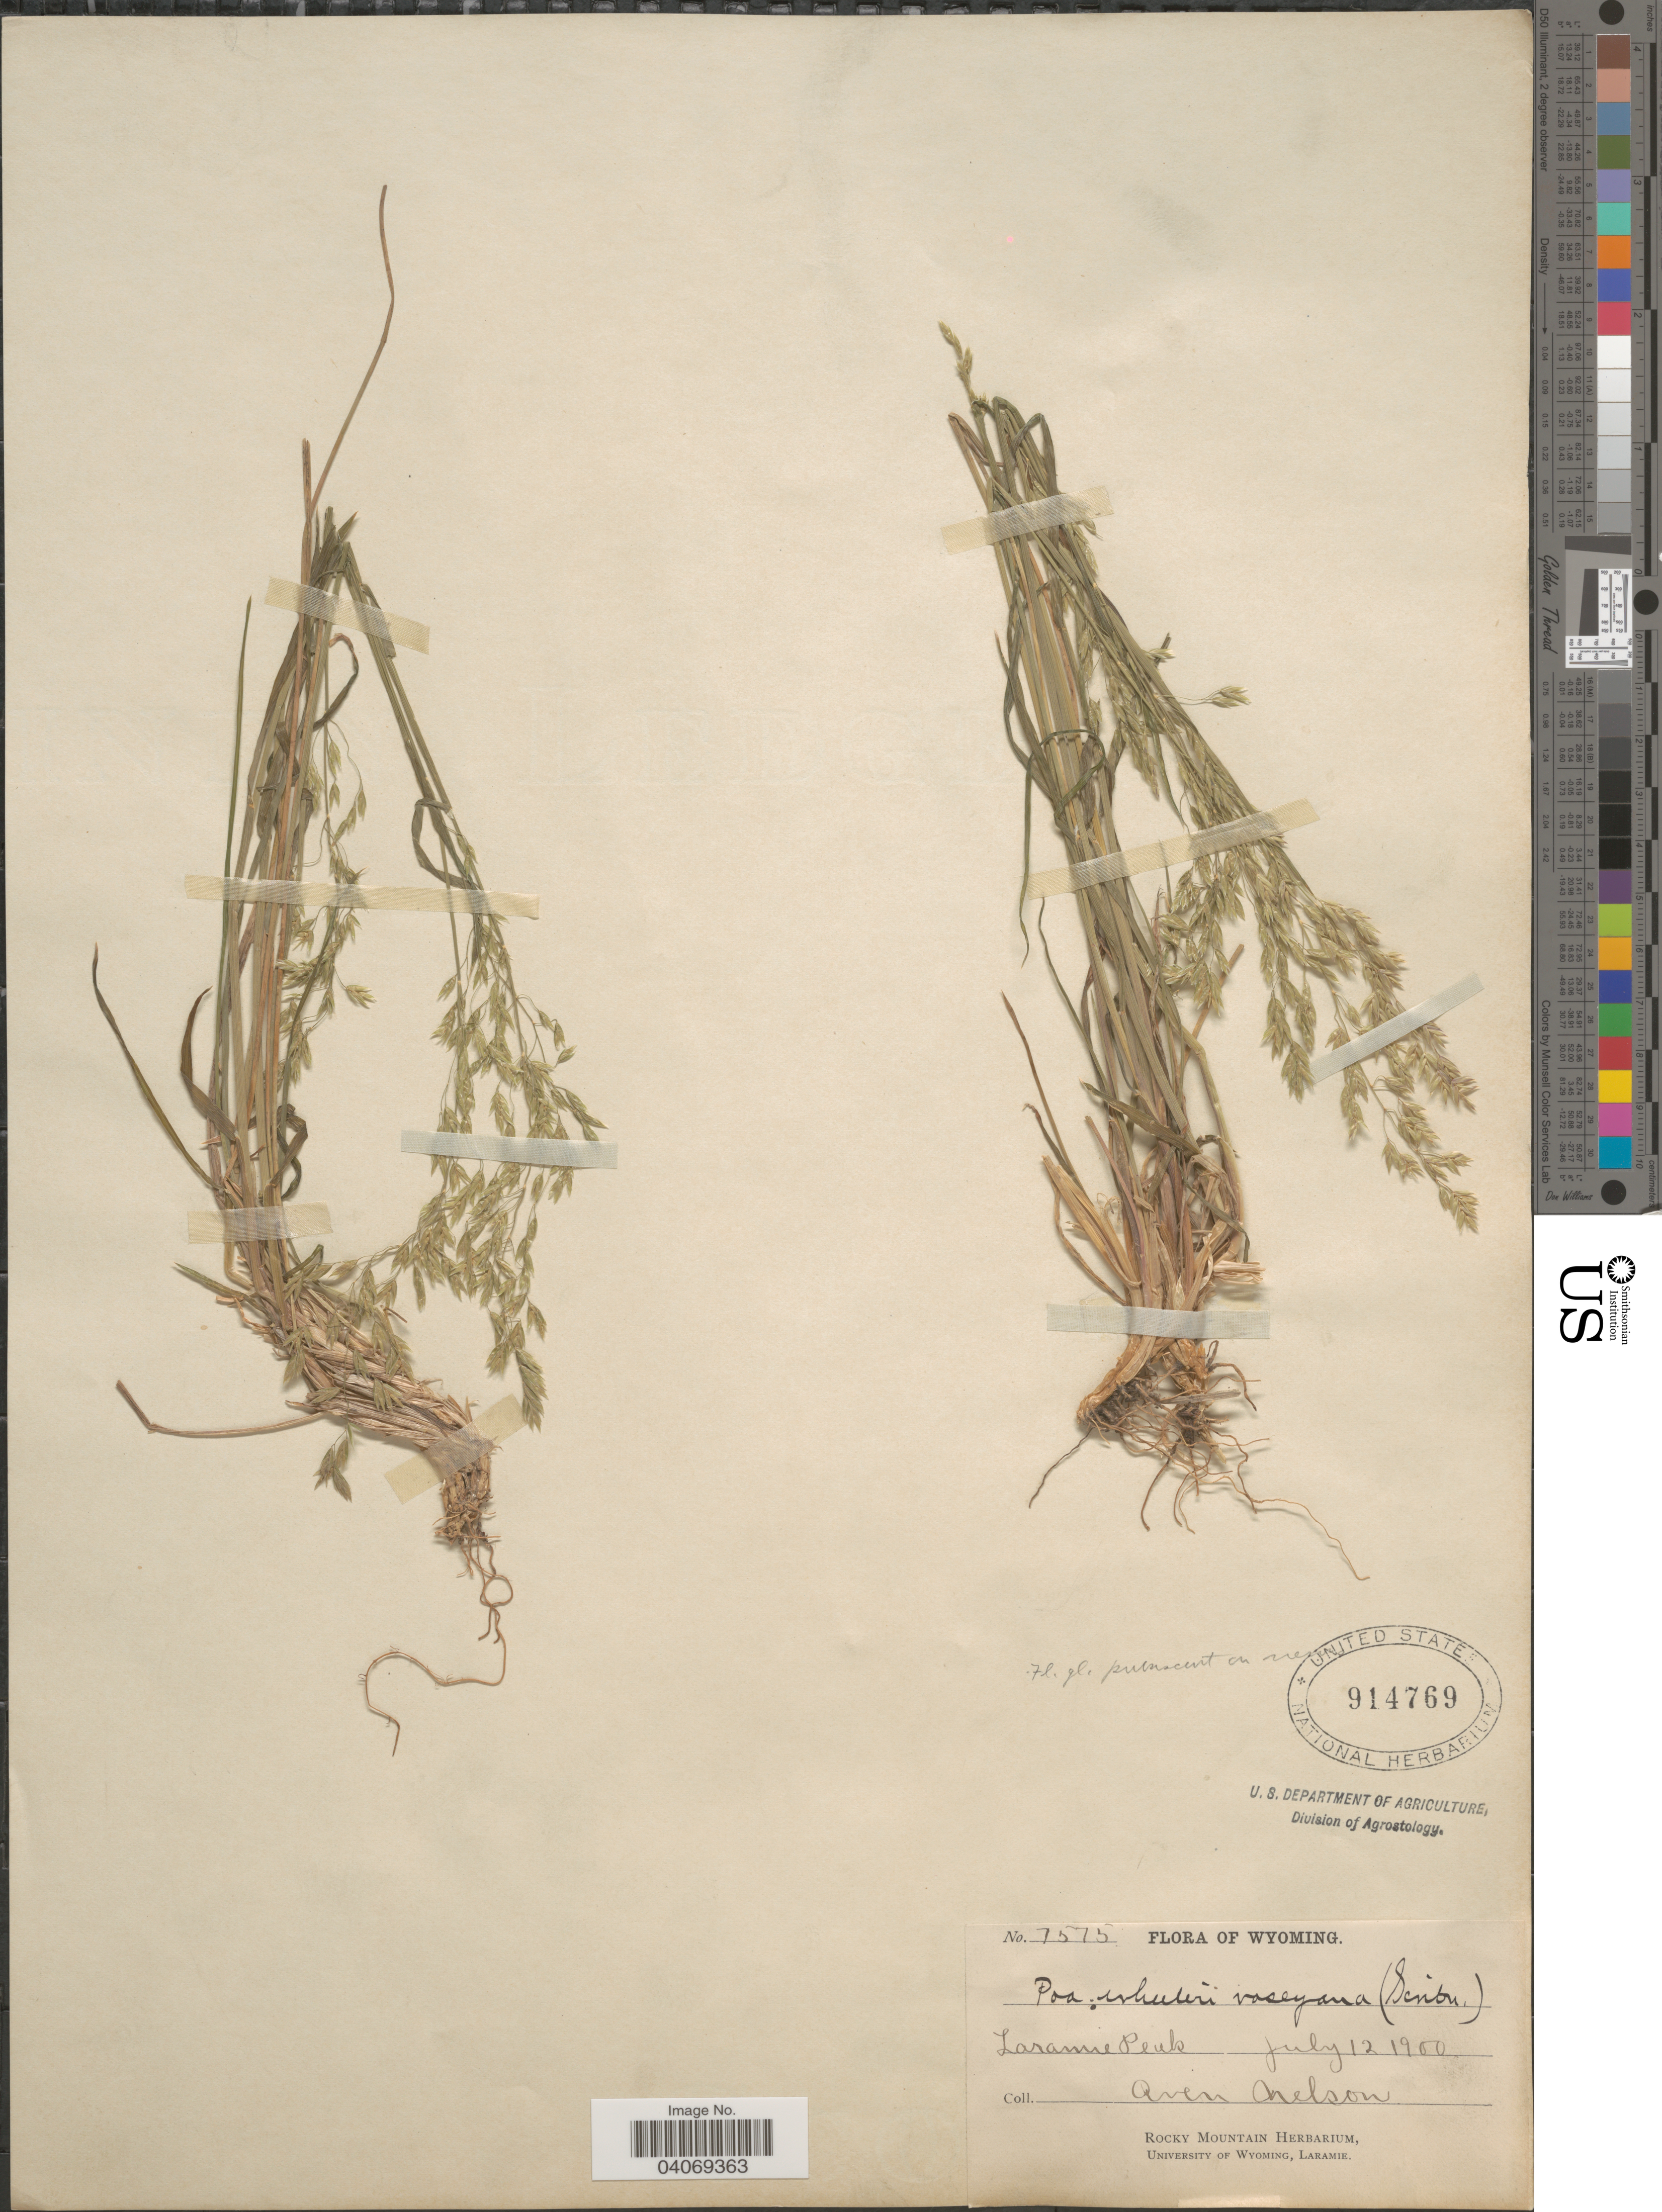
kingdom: Plantae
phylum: Tracheophyta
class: Liliopsida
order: Poales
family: Poaceae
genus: Poa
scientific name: Poa wheeleri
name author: Vasey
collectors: A. Nelson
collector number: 7575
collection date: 1900-07-12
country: United States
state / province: Wyoming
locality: Laramie Peak.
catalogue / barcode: US 914769